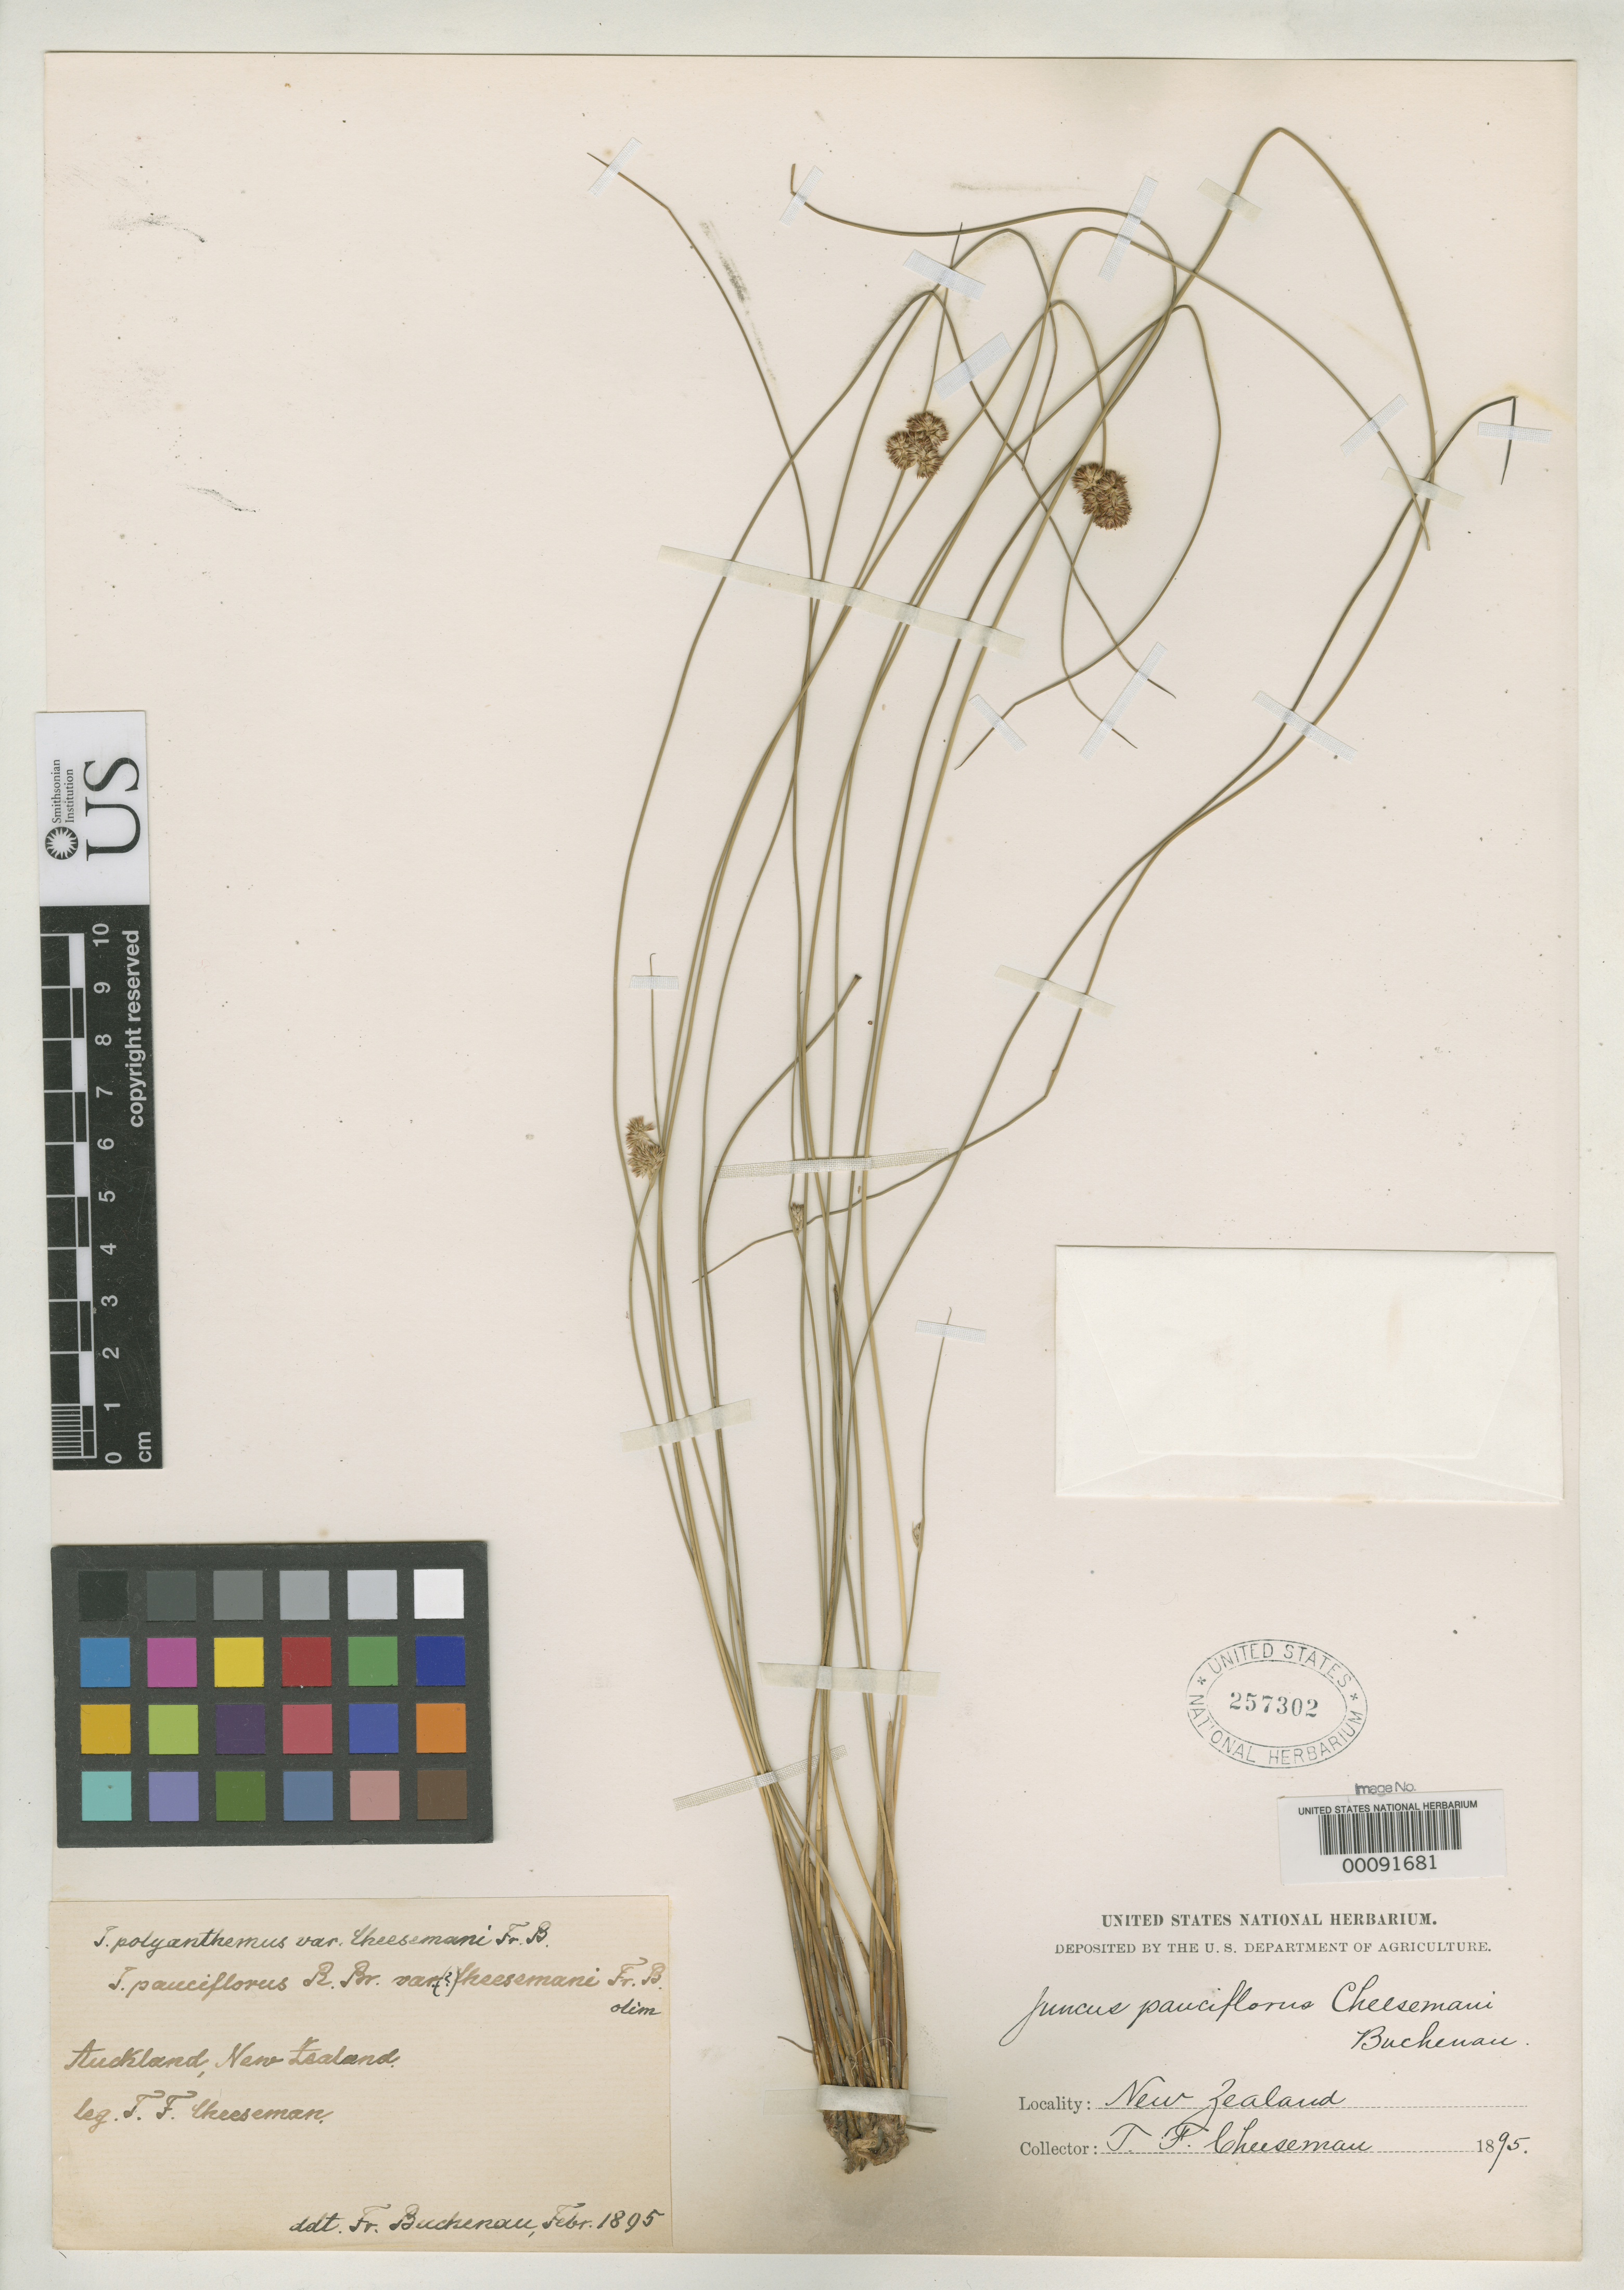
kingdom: Plantae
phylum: Tracheophyta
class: Liliopsida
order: Poales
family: Juncaceae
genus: Juncus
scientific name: Juncus pauciflorus var. cheesemani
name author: Buchenau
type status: Isotype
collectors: T. F. Cheeseman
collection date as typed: Feb 1895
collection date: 1895-02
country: New Zealand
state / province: Auckland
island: North Island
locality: Auckland.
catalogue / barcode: US 257302